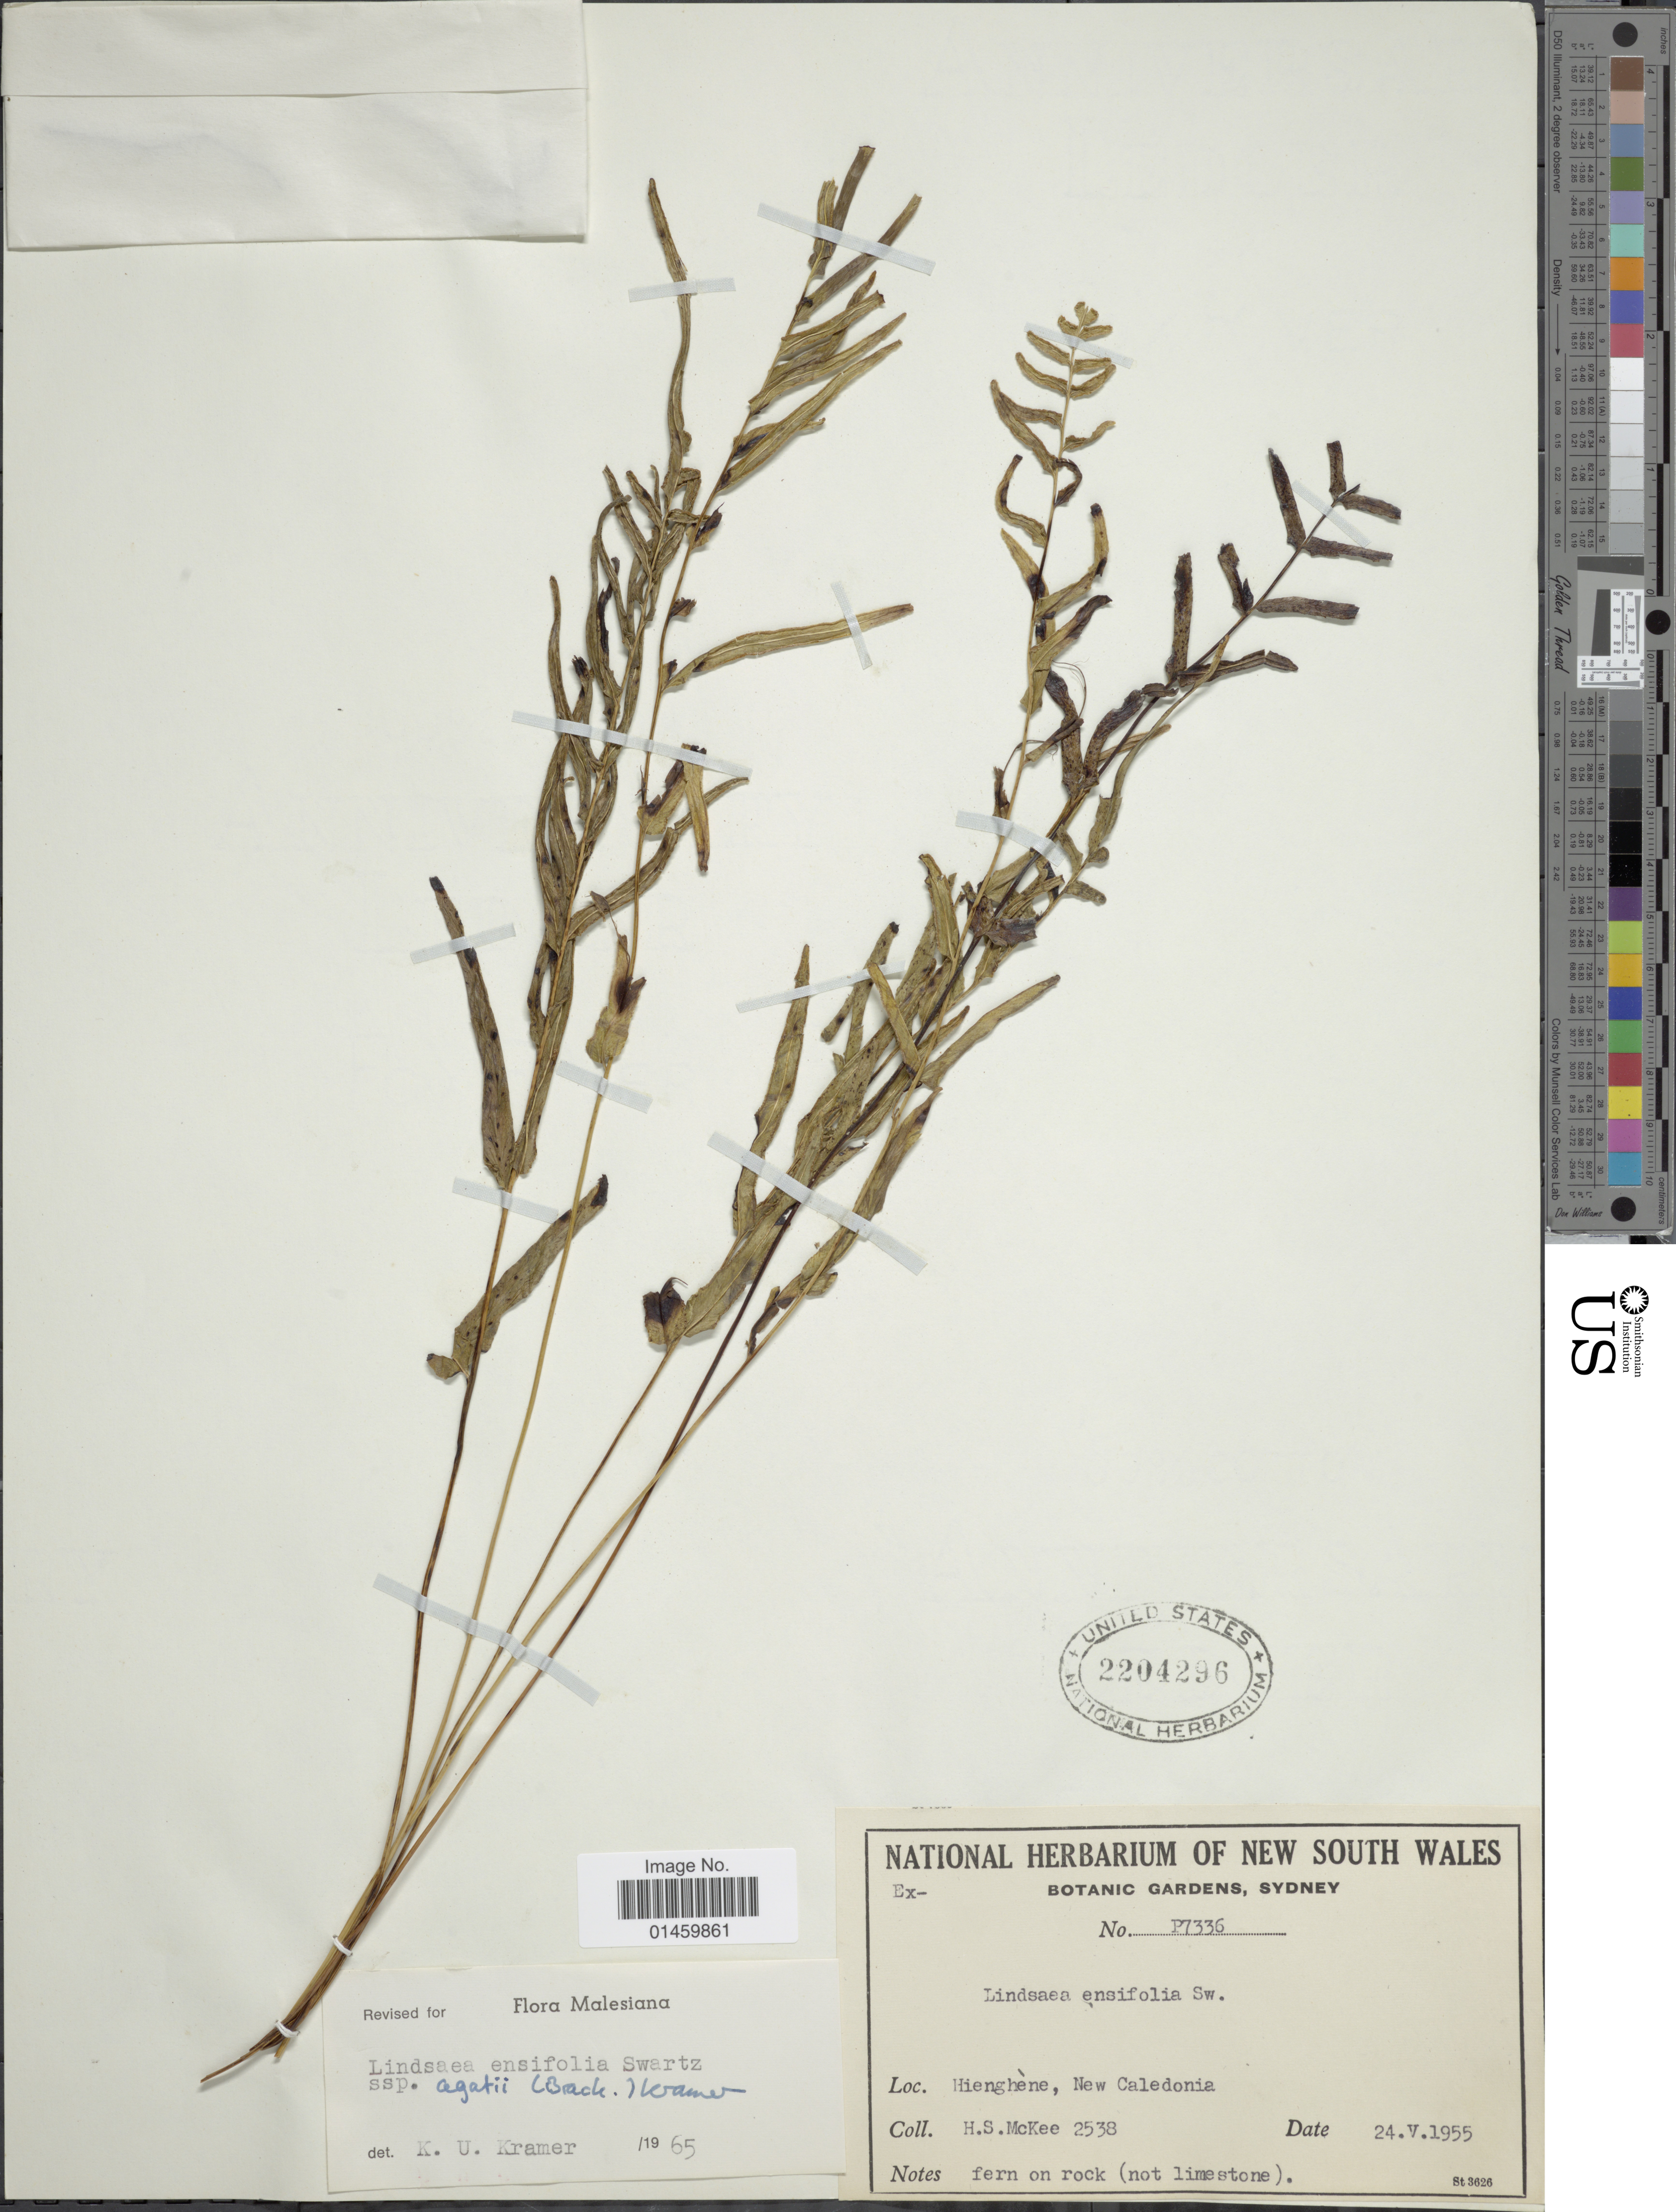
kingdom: Plantae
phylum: Tracheophyta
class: Polypodiopsida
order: Polypodiales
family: Lindsaeaceae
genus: Lindsaea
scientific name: Lindsaea ensifolia subsp. agatii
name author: (Brack.) K.U. Kramer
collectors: H. S. McKee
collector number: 2538?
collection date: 1955-05-24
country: New Caledonia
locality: Hienghene.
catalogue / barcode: US 2204296